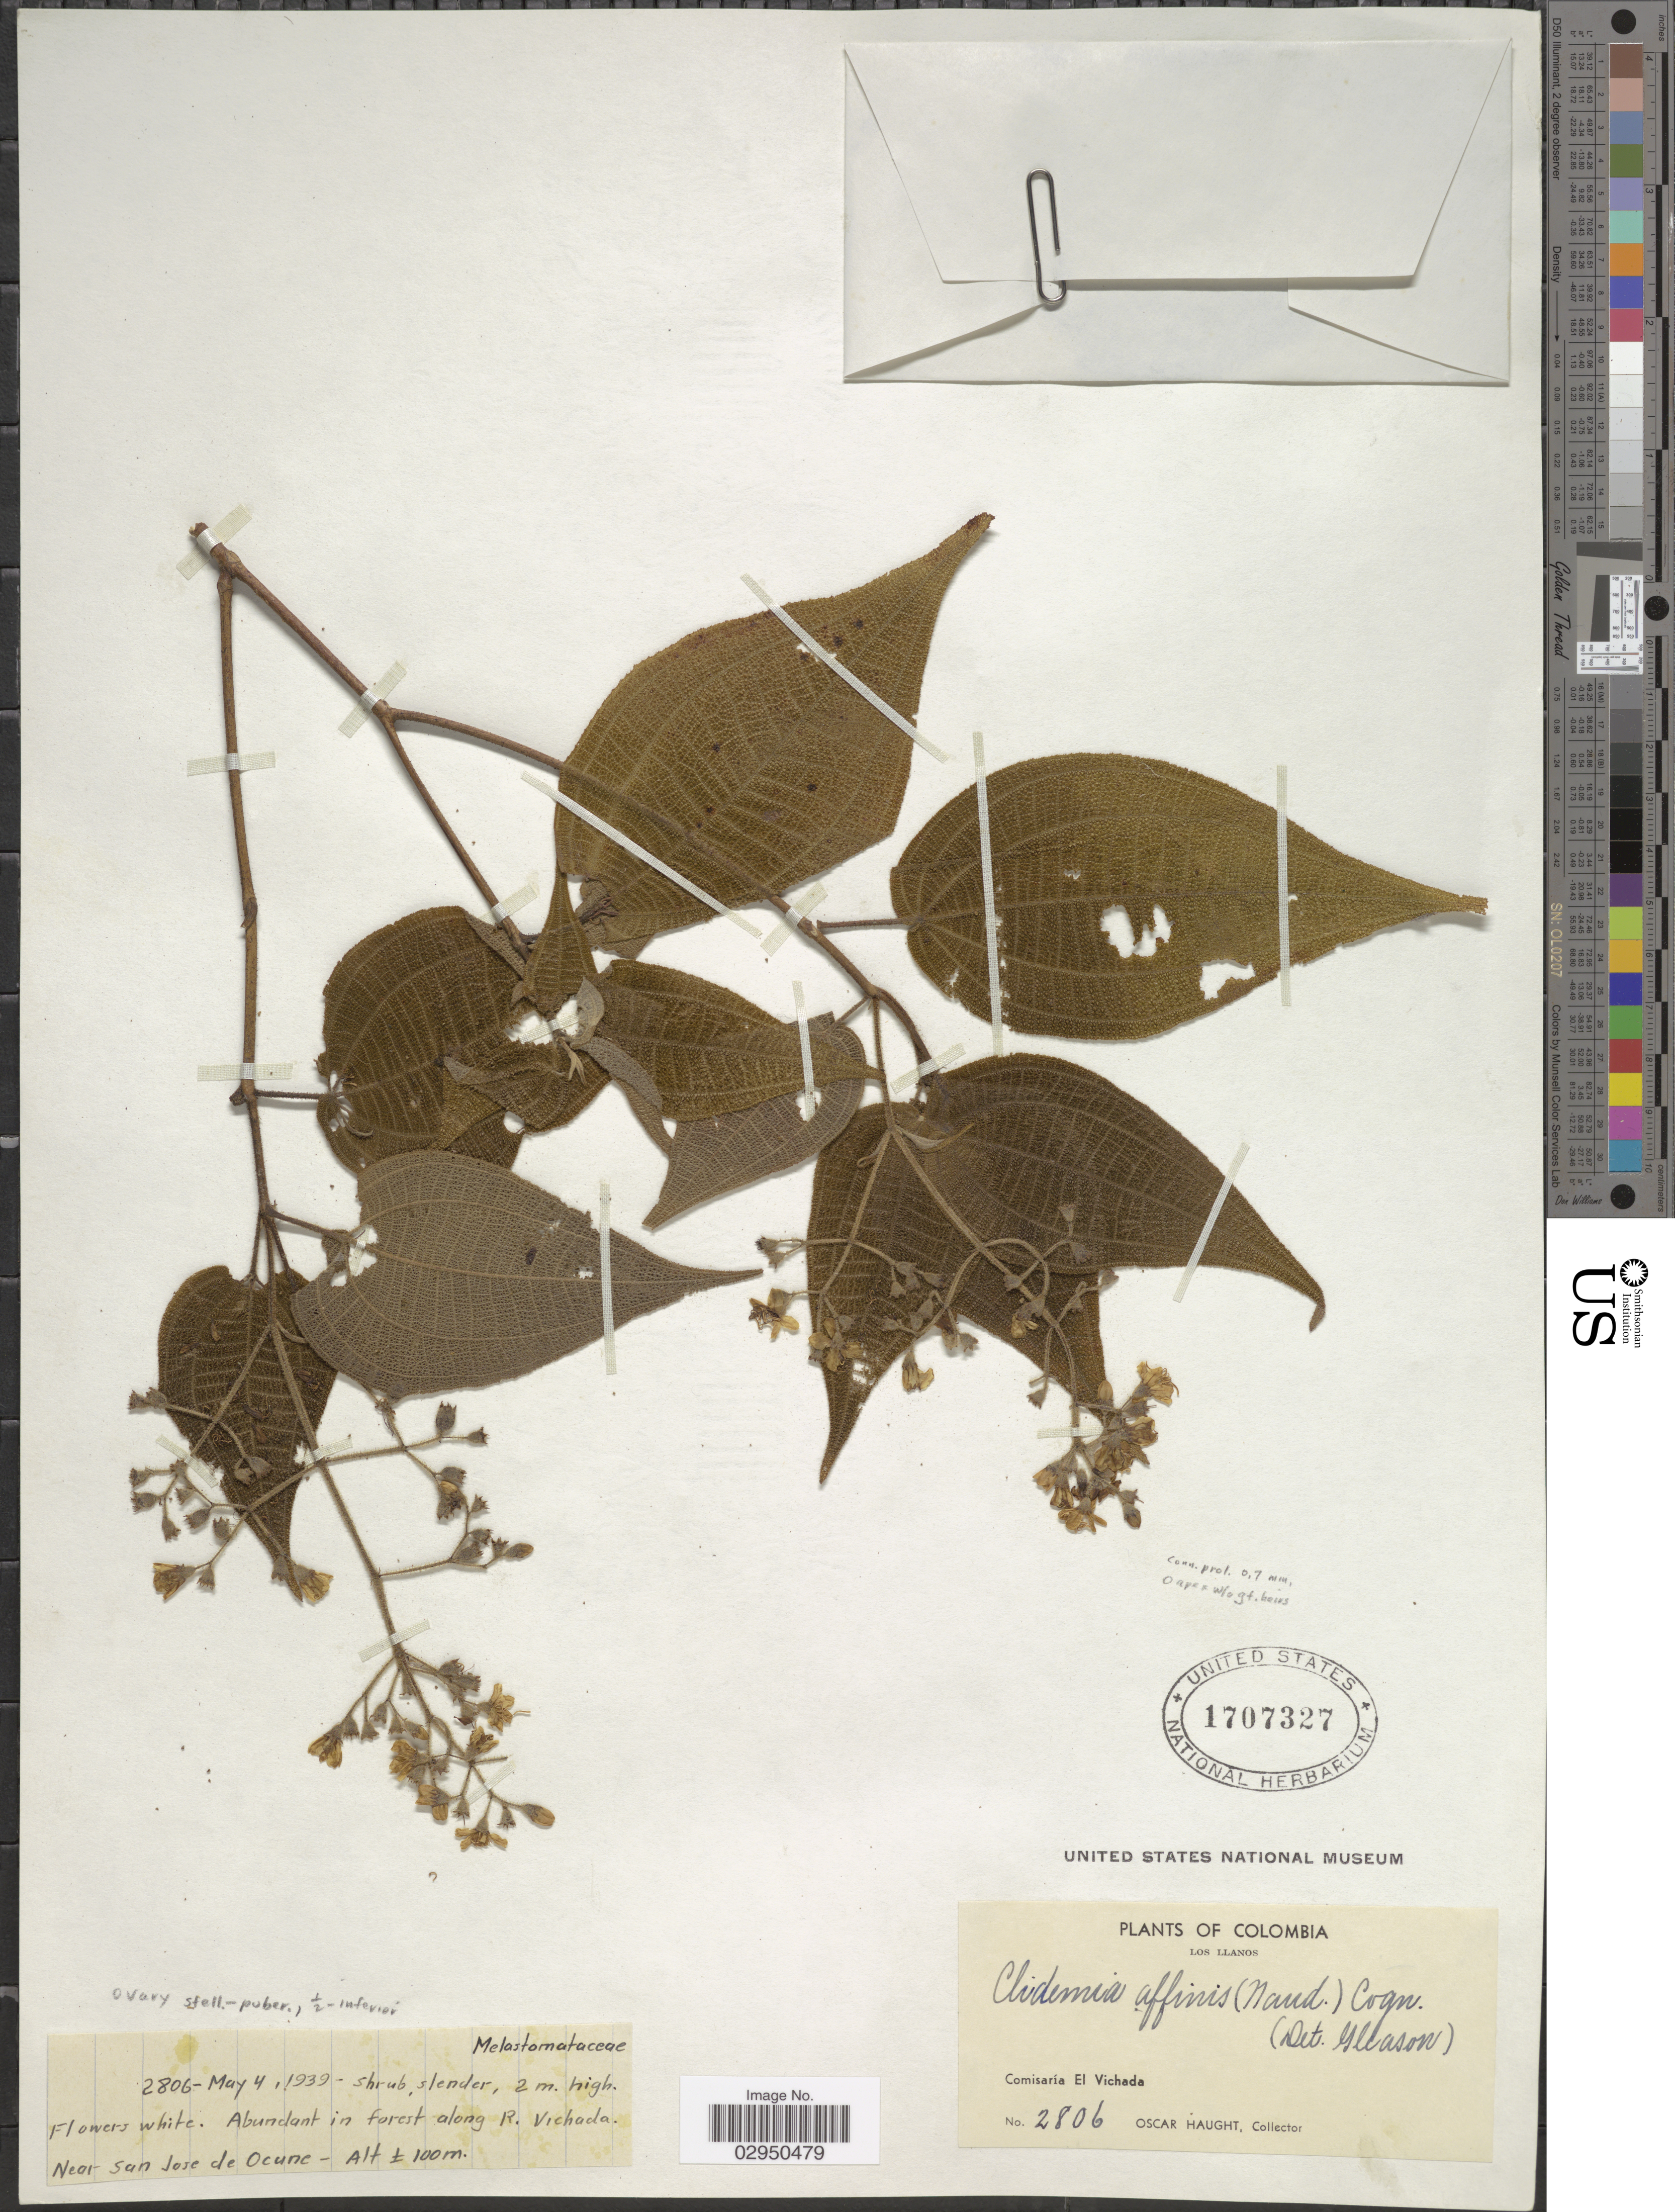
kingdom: Plantae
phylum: Tracheophyta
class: Magnoliopsida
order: Myrtales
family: Melastomataceae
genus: Clidemia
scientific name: Clidemia novemnervia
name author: (DC.) Triana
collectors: O. L. Haught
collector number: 2806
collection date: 1939-05-04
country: Colombia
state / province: Vichada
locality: Los Llanos. Comisaría El Vichada. Abundant in forest along R. Vichada. Near San Jose de Ocune.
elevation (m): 100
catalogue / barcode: US 1707327